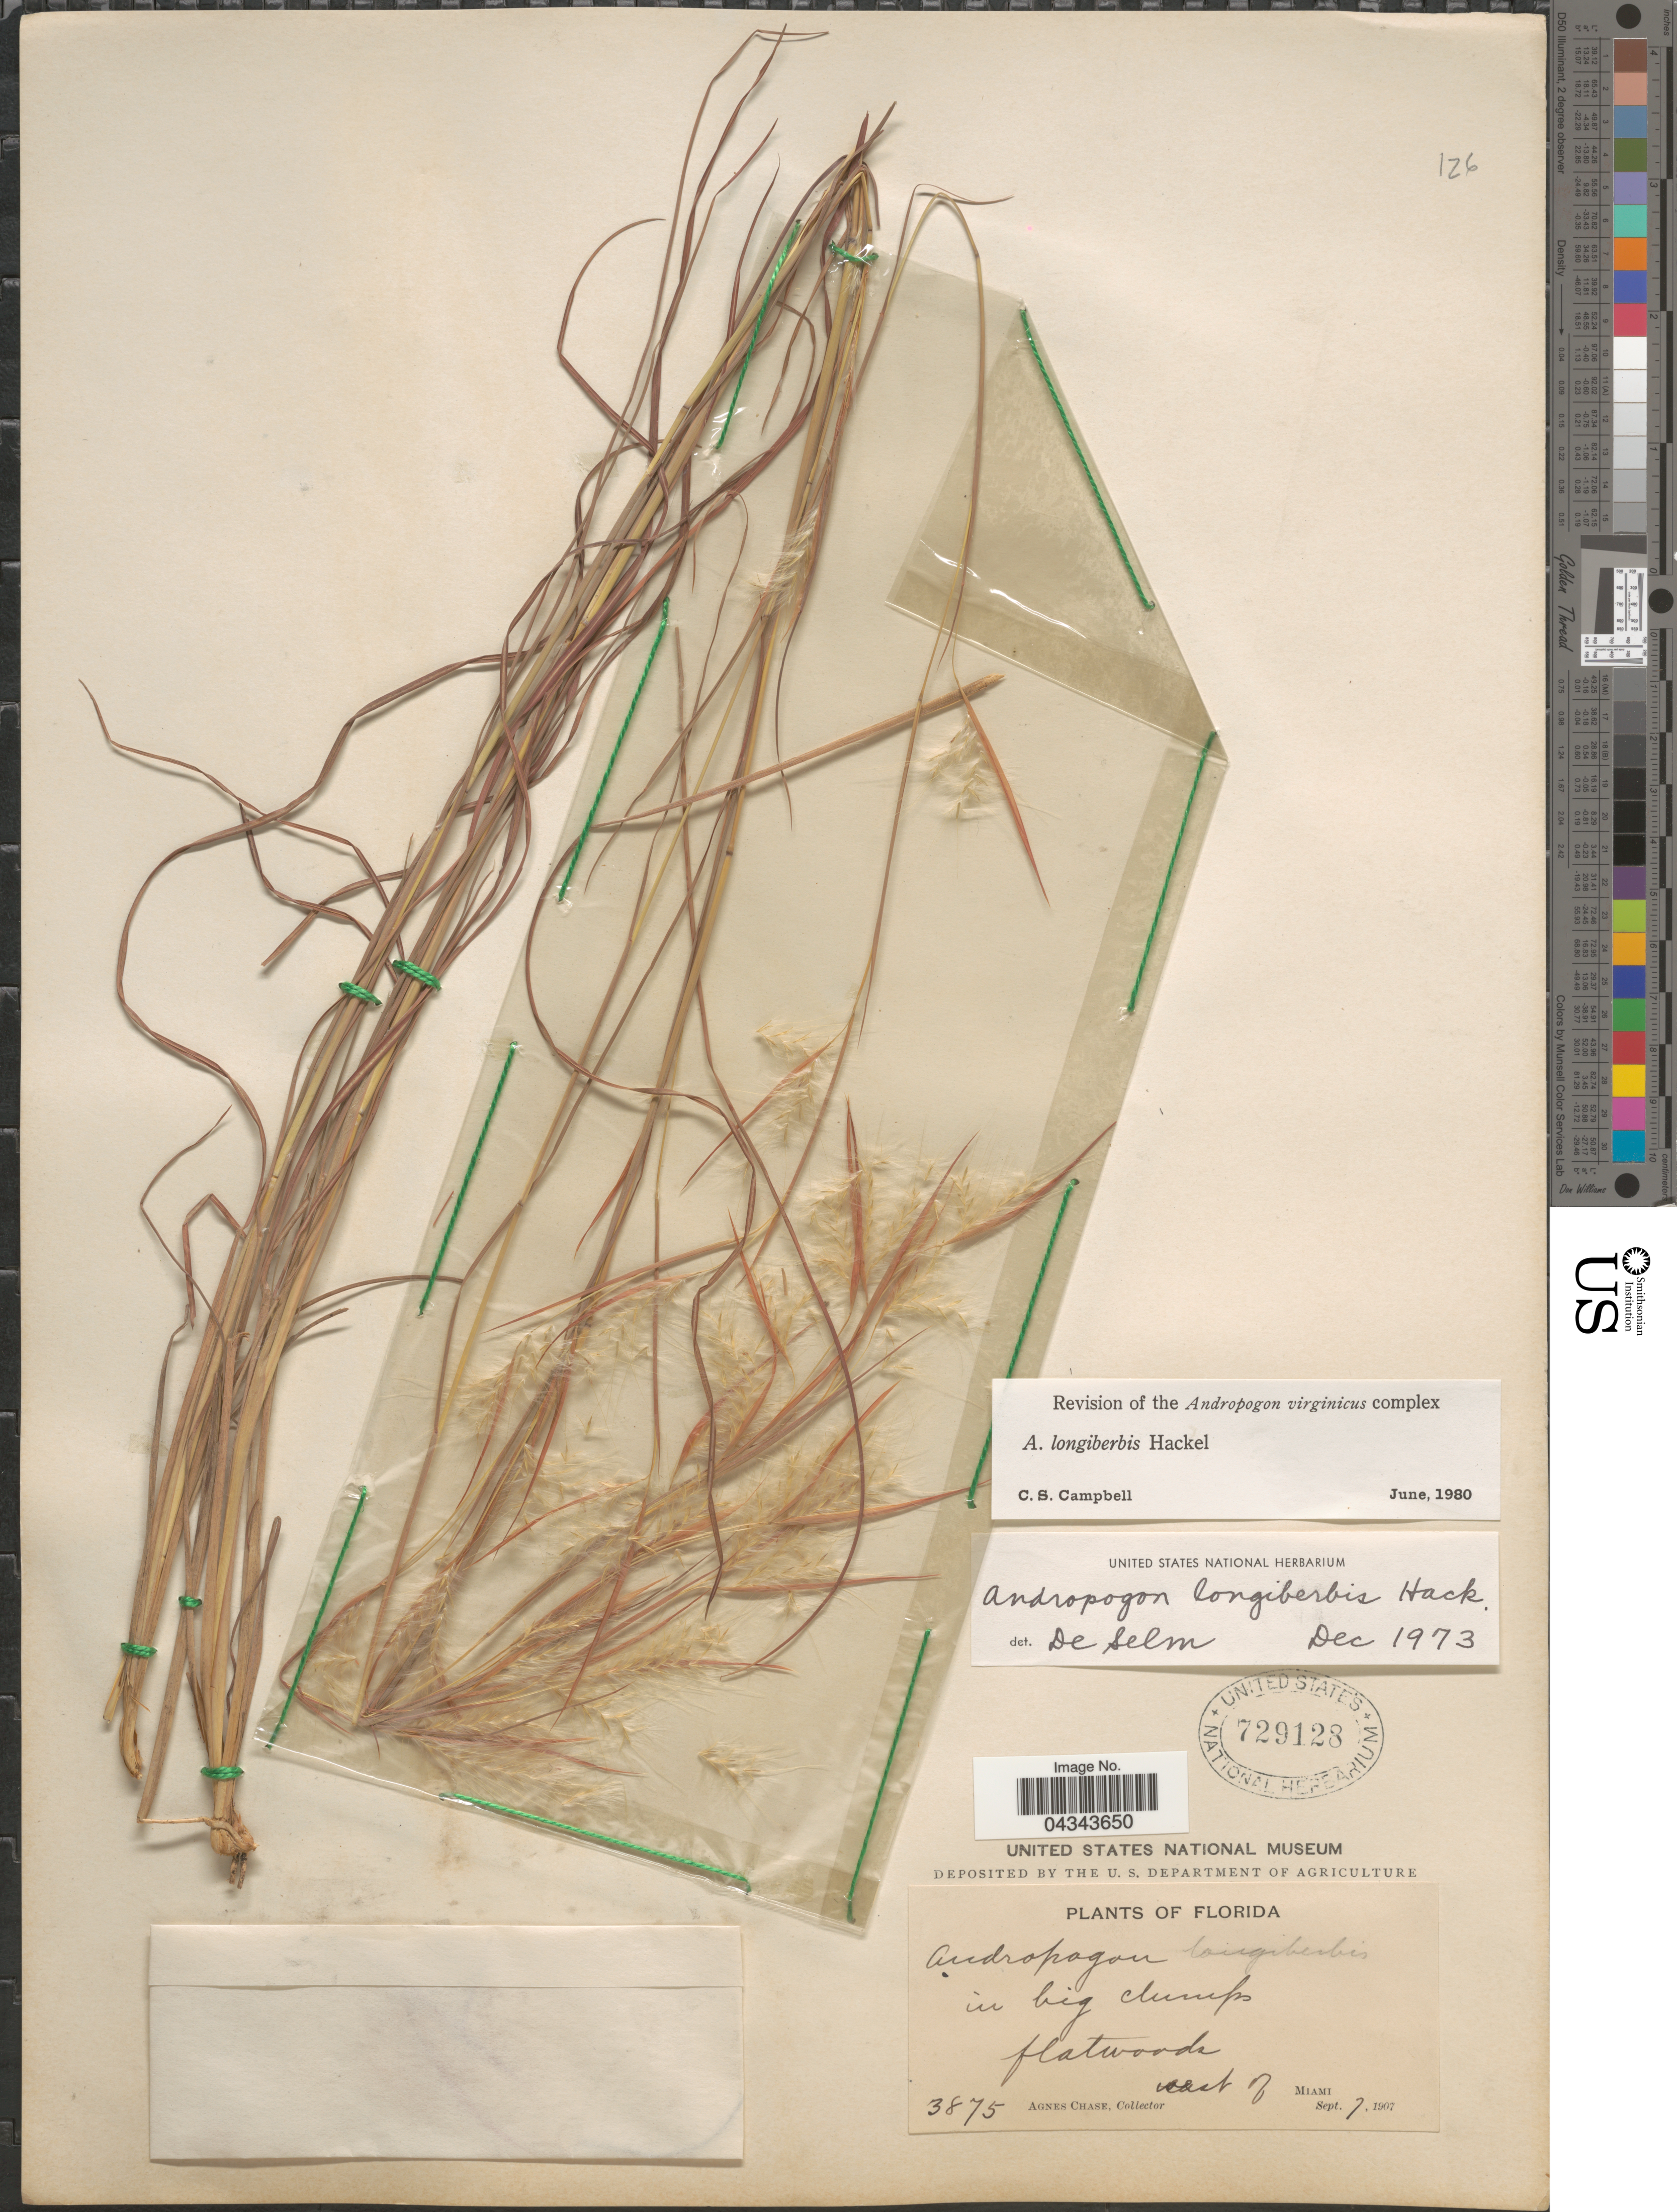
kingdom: Plantae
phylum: Tracheophyta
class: Liliopsida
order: Poales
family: Poaceae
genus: Andropogon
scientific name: Andropogon longiberbis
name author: Hack.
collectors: A. Chase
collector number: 3875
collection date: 1907-09-07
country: United States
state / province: Florida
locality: In big clumps flatwoods west of Miami.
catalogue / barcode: US 729128